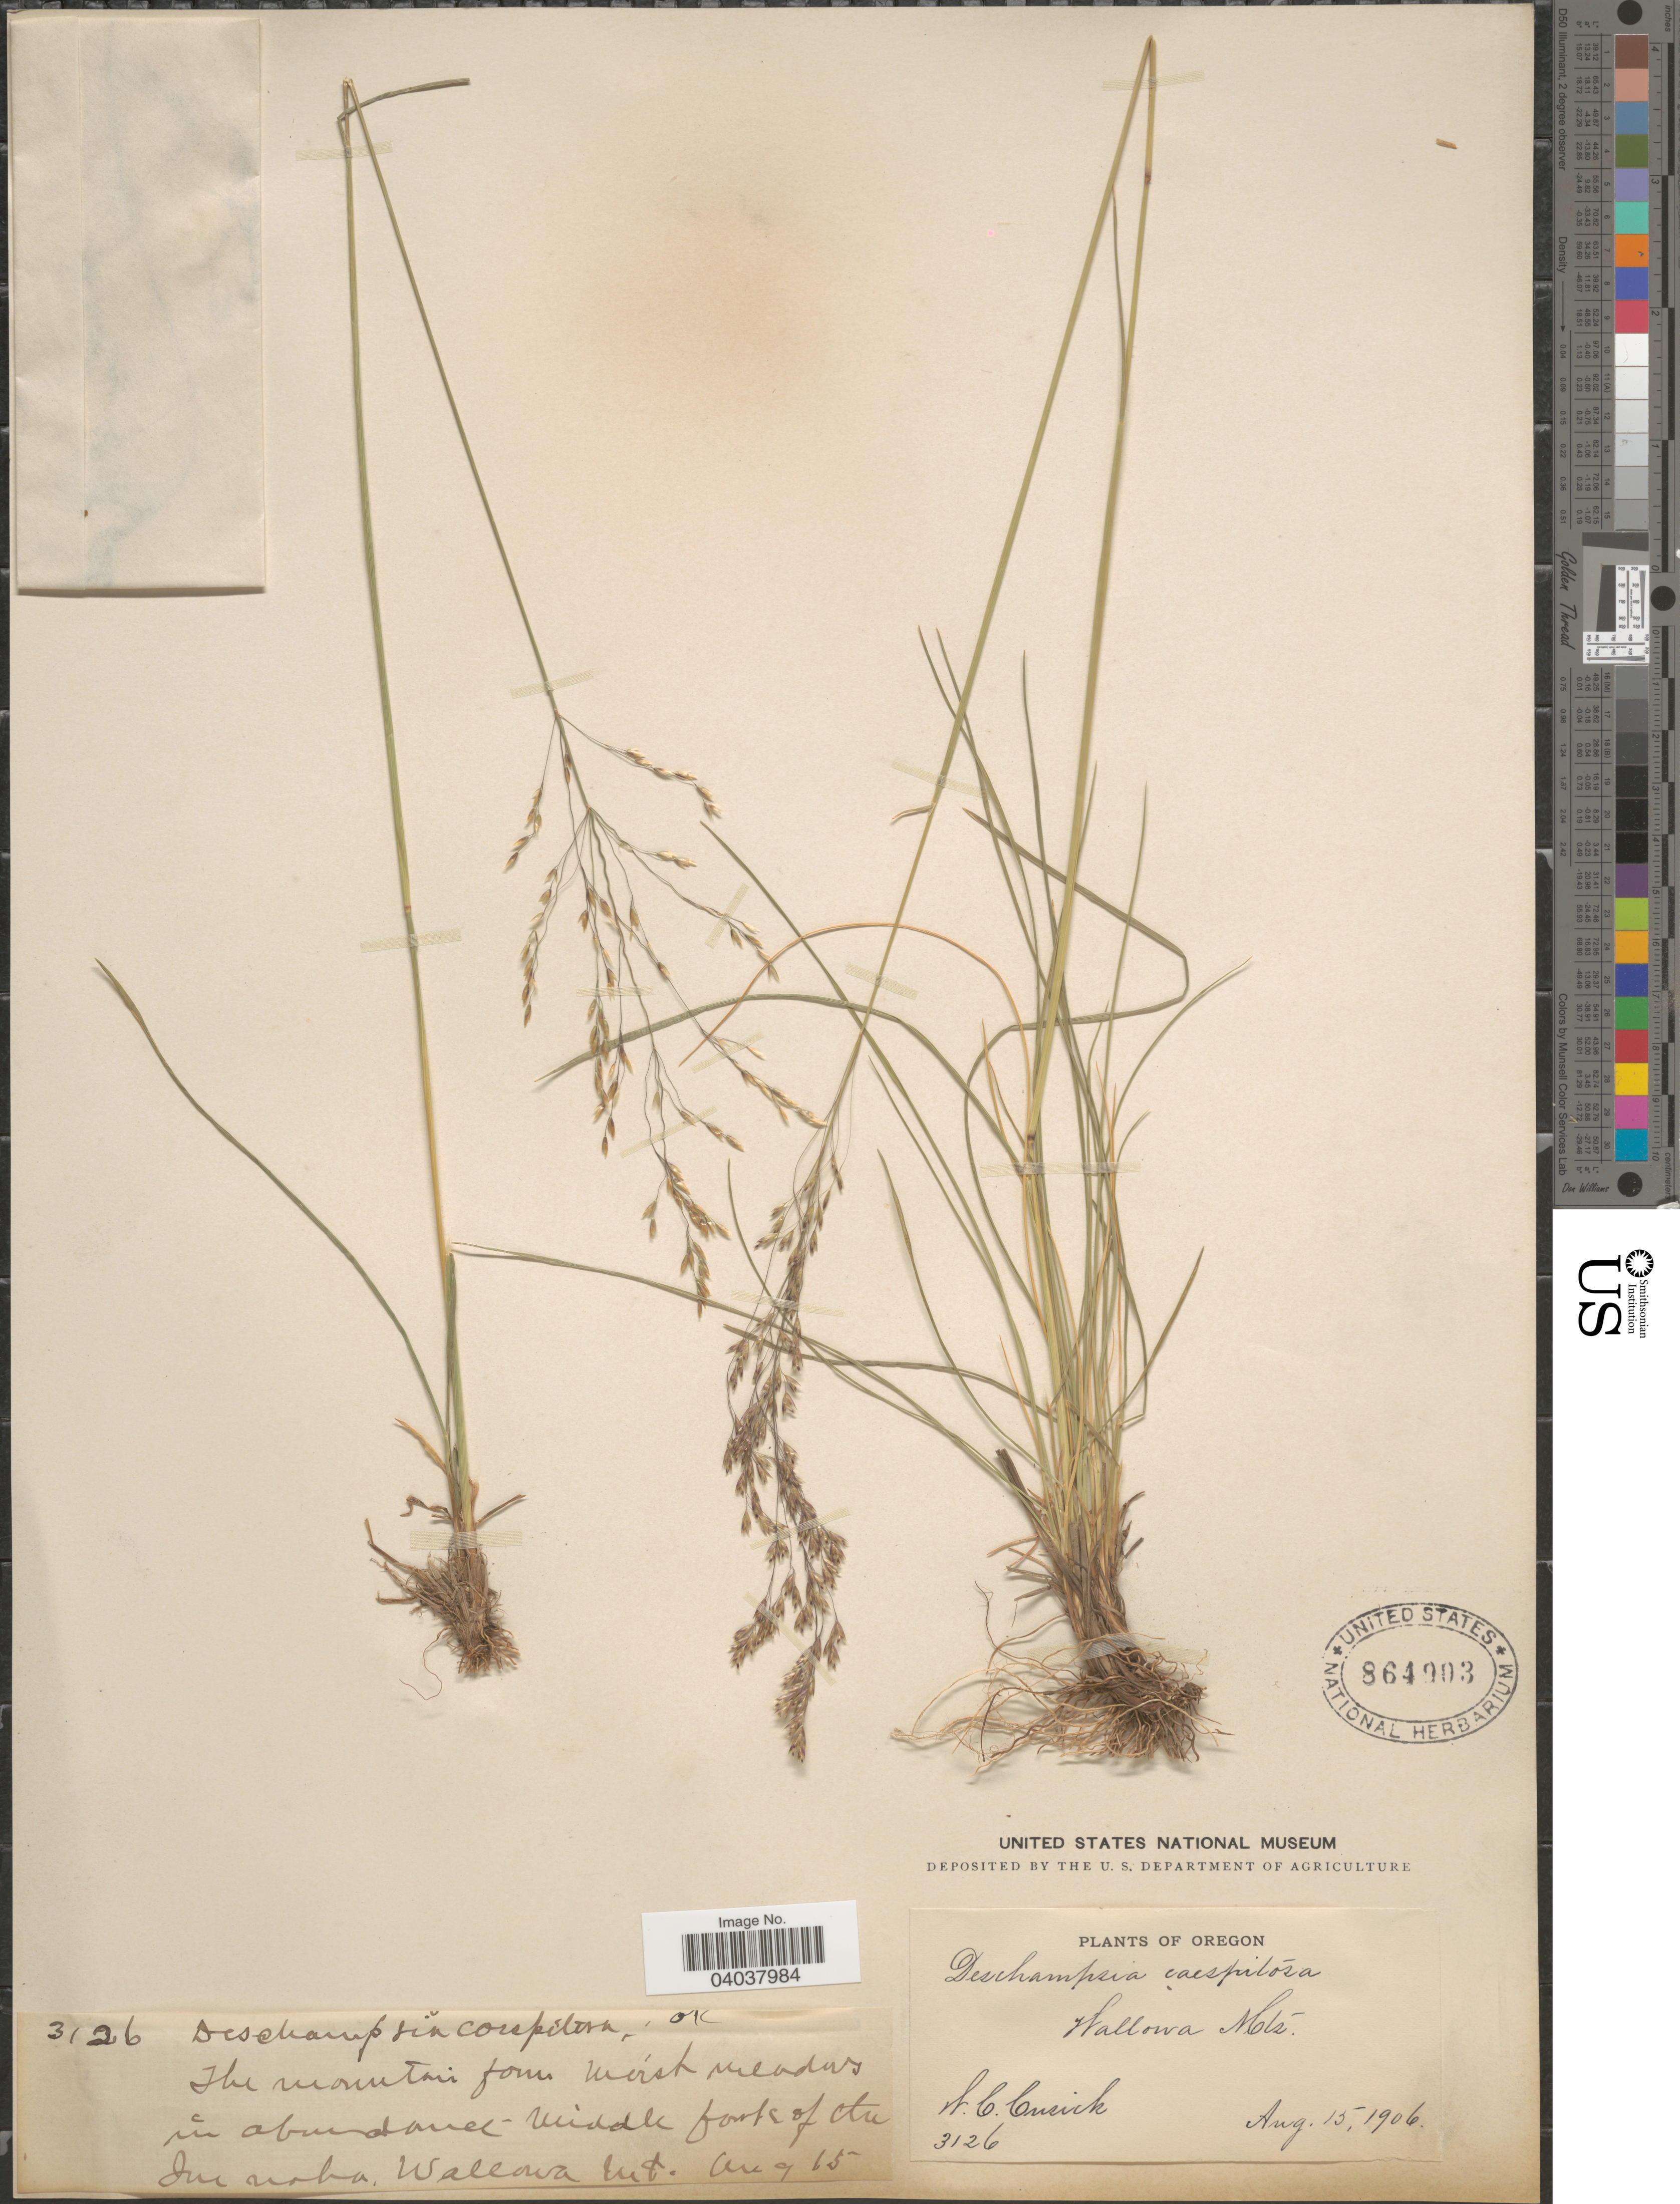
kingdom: Plantae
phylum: Tracheophyta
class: Liliopsida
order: Poales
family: Poaceae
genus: Deschampsia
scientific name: Deschampsia cespitosa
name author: (L.) P. Beauv.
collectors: W. C. Cusick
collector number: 3126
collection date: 1906-08-15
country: United States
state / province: Oregon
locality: Middle fork of the Imnaha. Wallowa Mts.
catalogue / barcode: US 864903